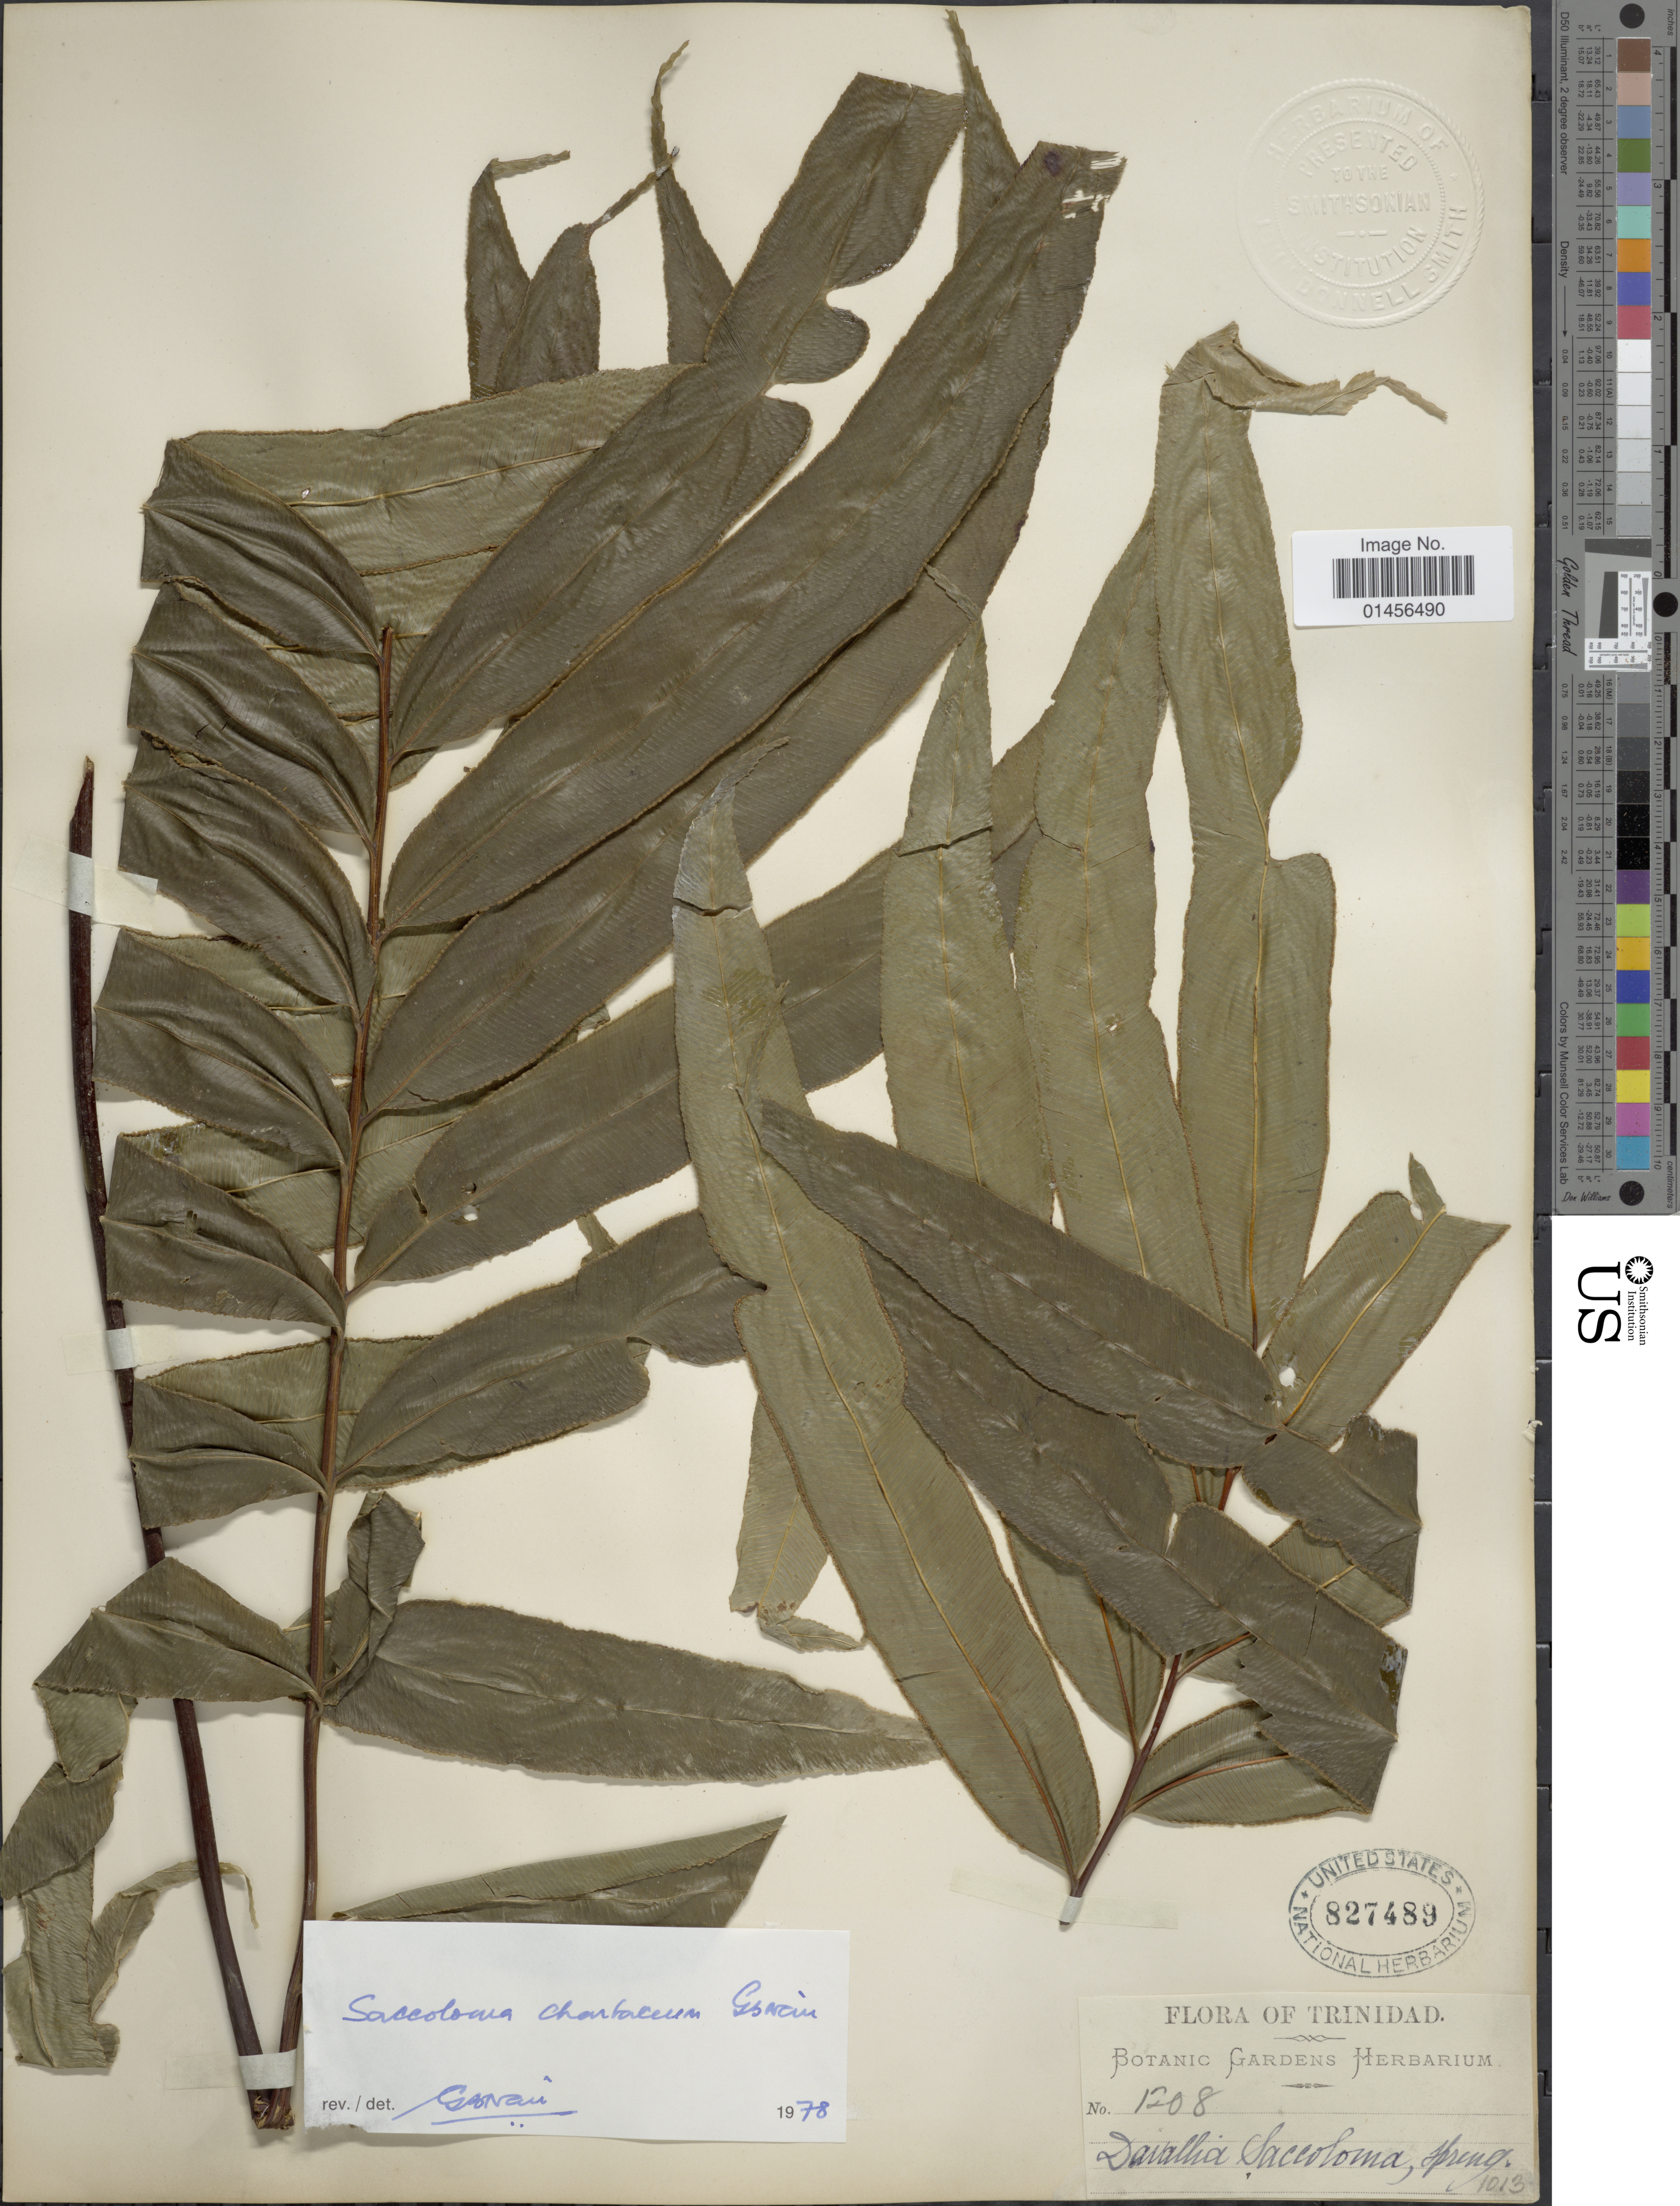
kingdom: Plantae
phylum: Tracheophyta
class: Polypodiopsida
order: Polypodiales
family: Saccolomataceae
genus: Saccoloma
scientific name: Saccoloma elegans subsp. chartaceum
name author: Cremers & K.U. Kramer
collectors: Botanic Gardens Herbarium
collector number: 1208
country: Trinidad and Tobago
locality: Trinidad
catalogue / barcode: US 827489